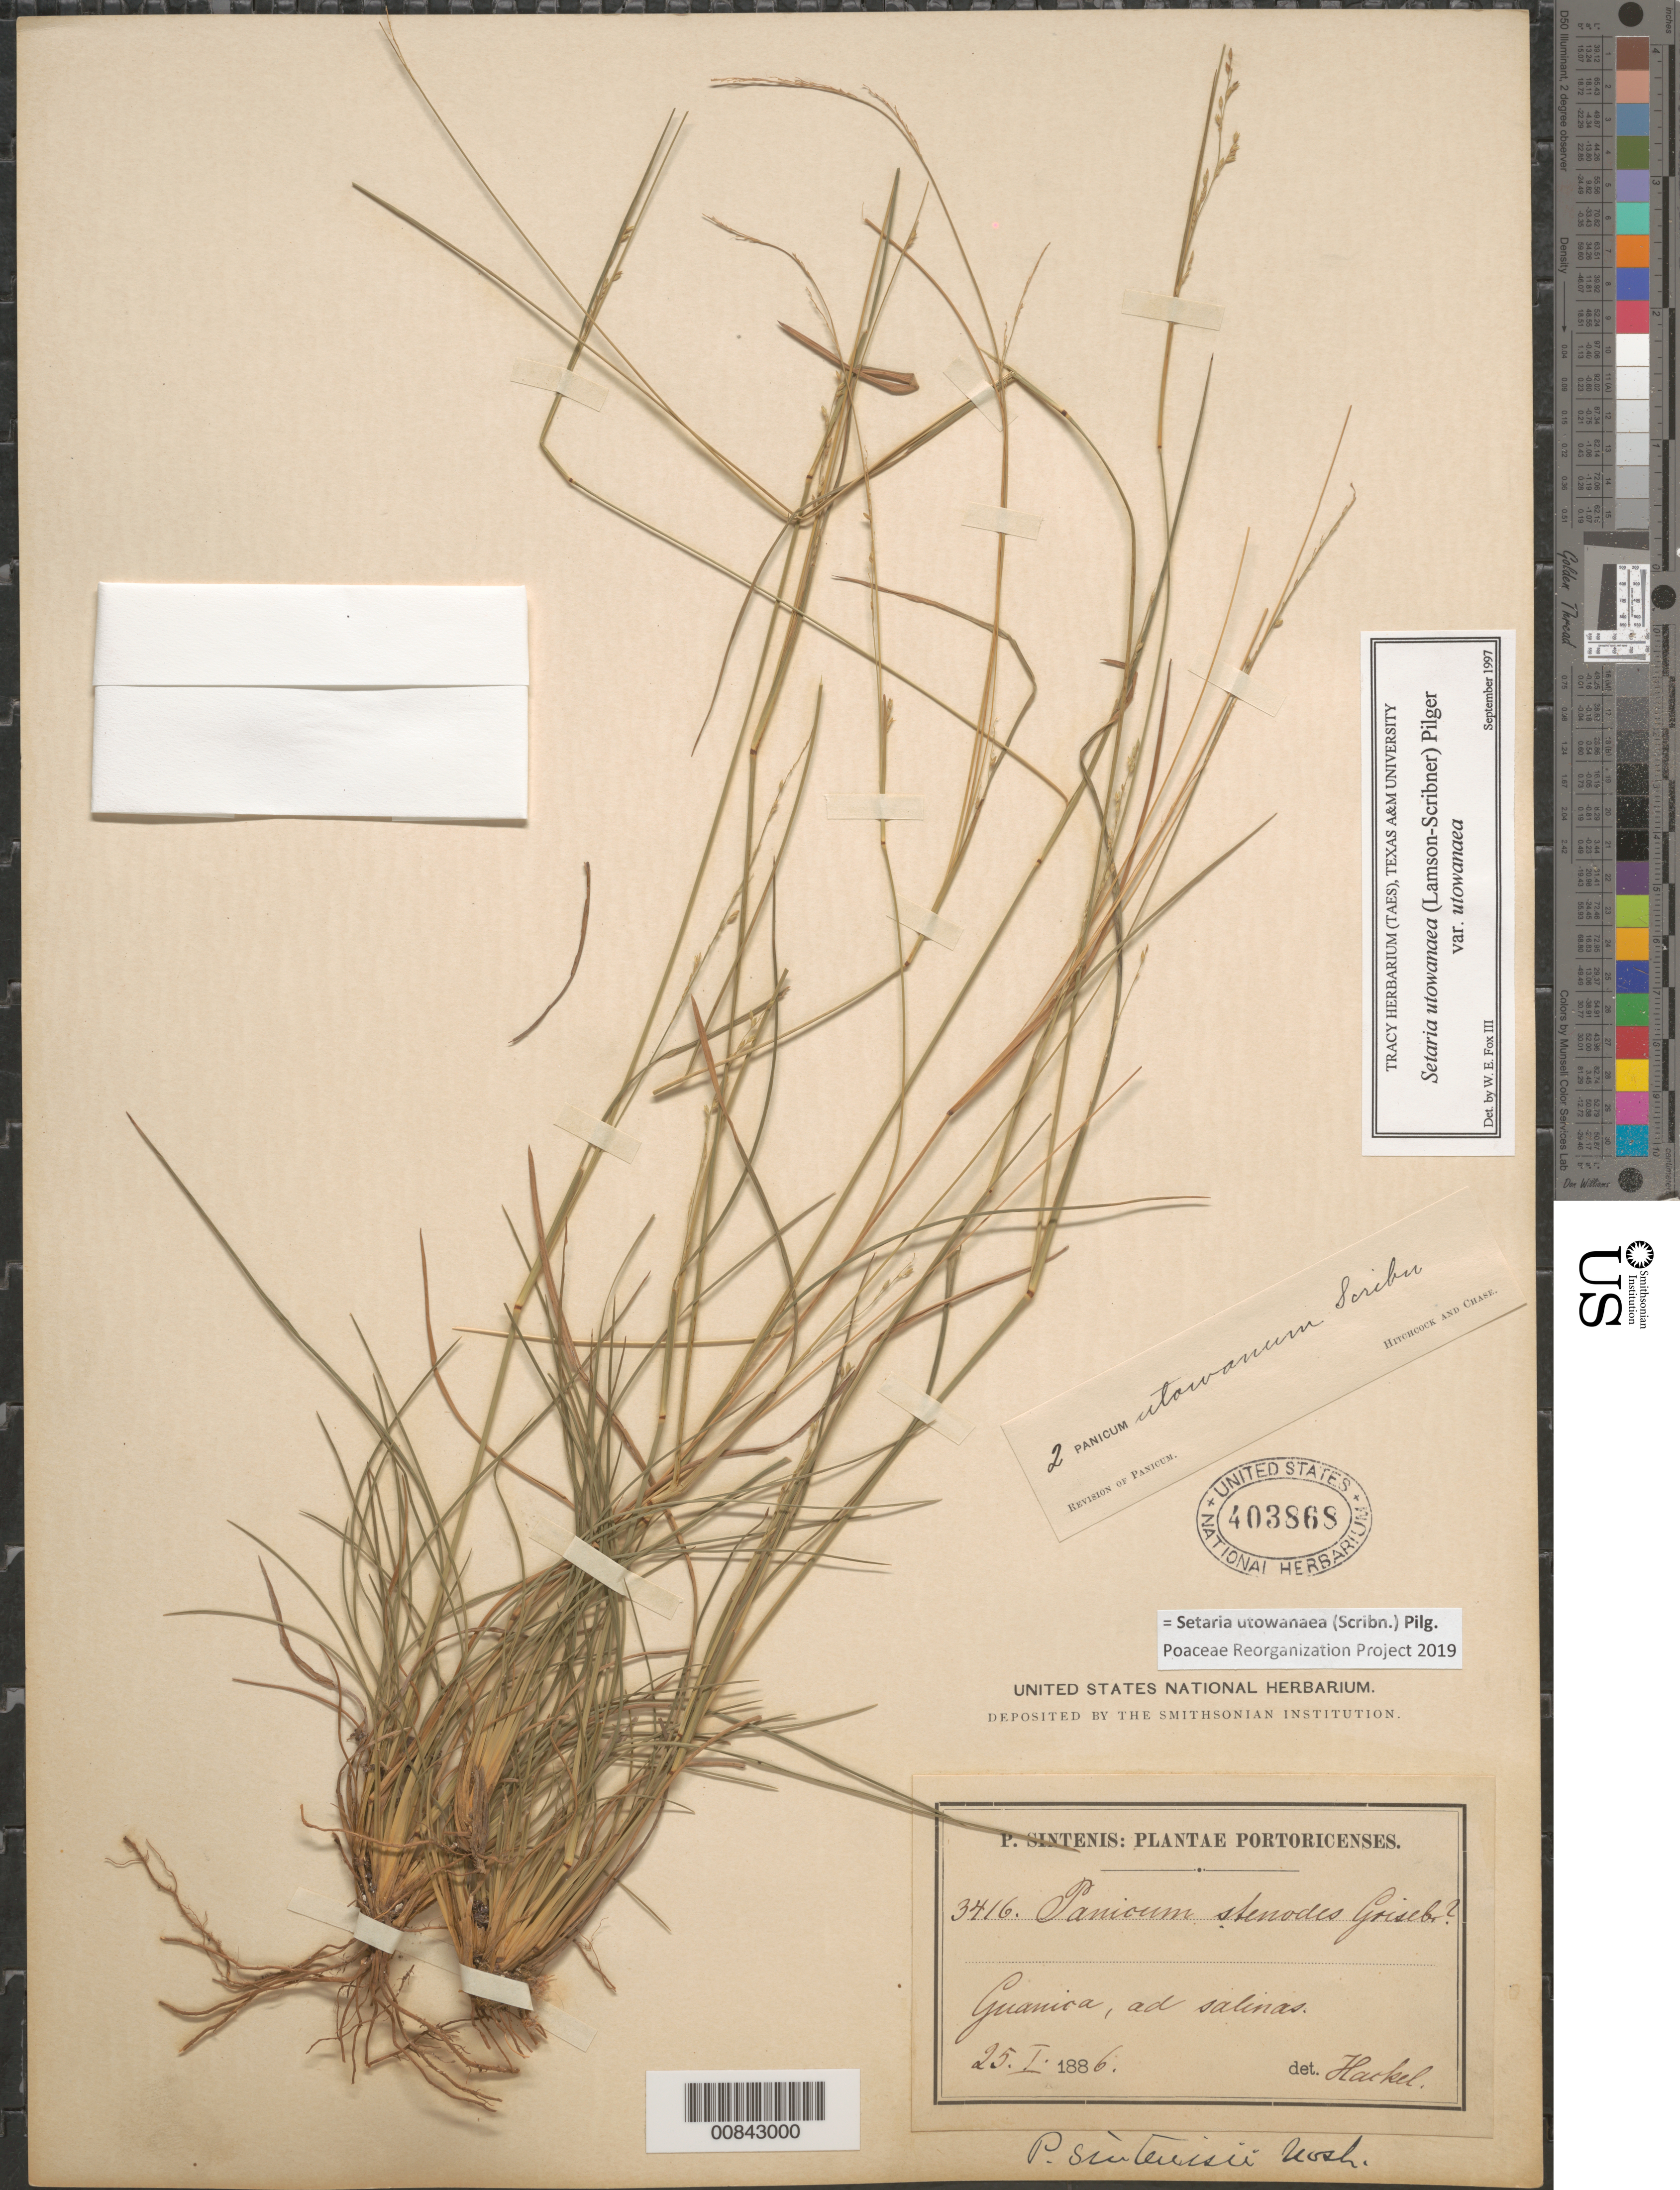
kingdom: Plantae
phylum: Tracheophyta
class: Liliopsida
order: Poales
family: Poaceae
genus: Setaria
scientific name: Setaria utowanaea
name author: (Scribn.) Pilg.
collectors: P. Sintenis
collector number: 3416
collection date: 1886-01-25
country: Puerto Rico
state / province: Guánica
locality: Ad salinas.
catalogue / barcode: US 403868